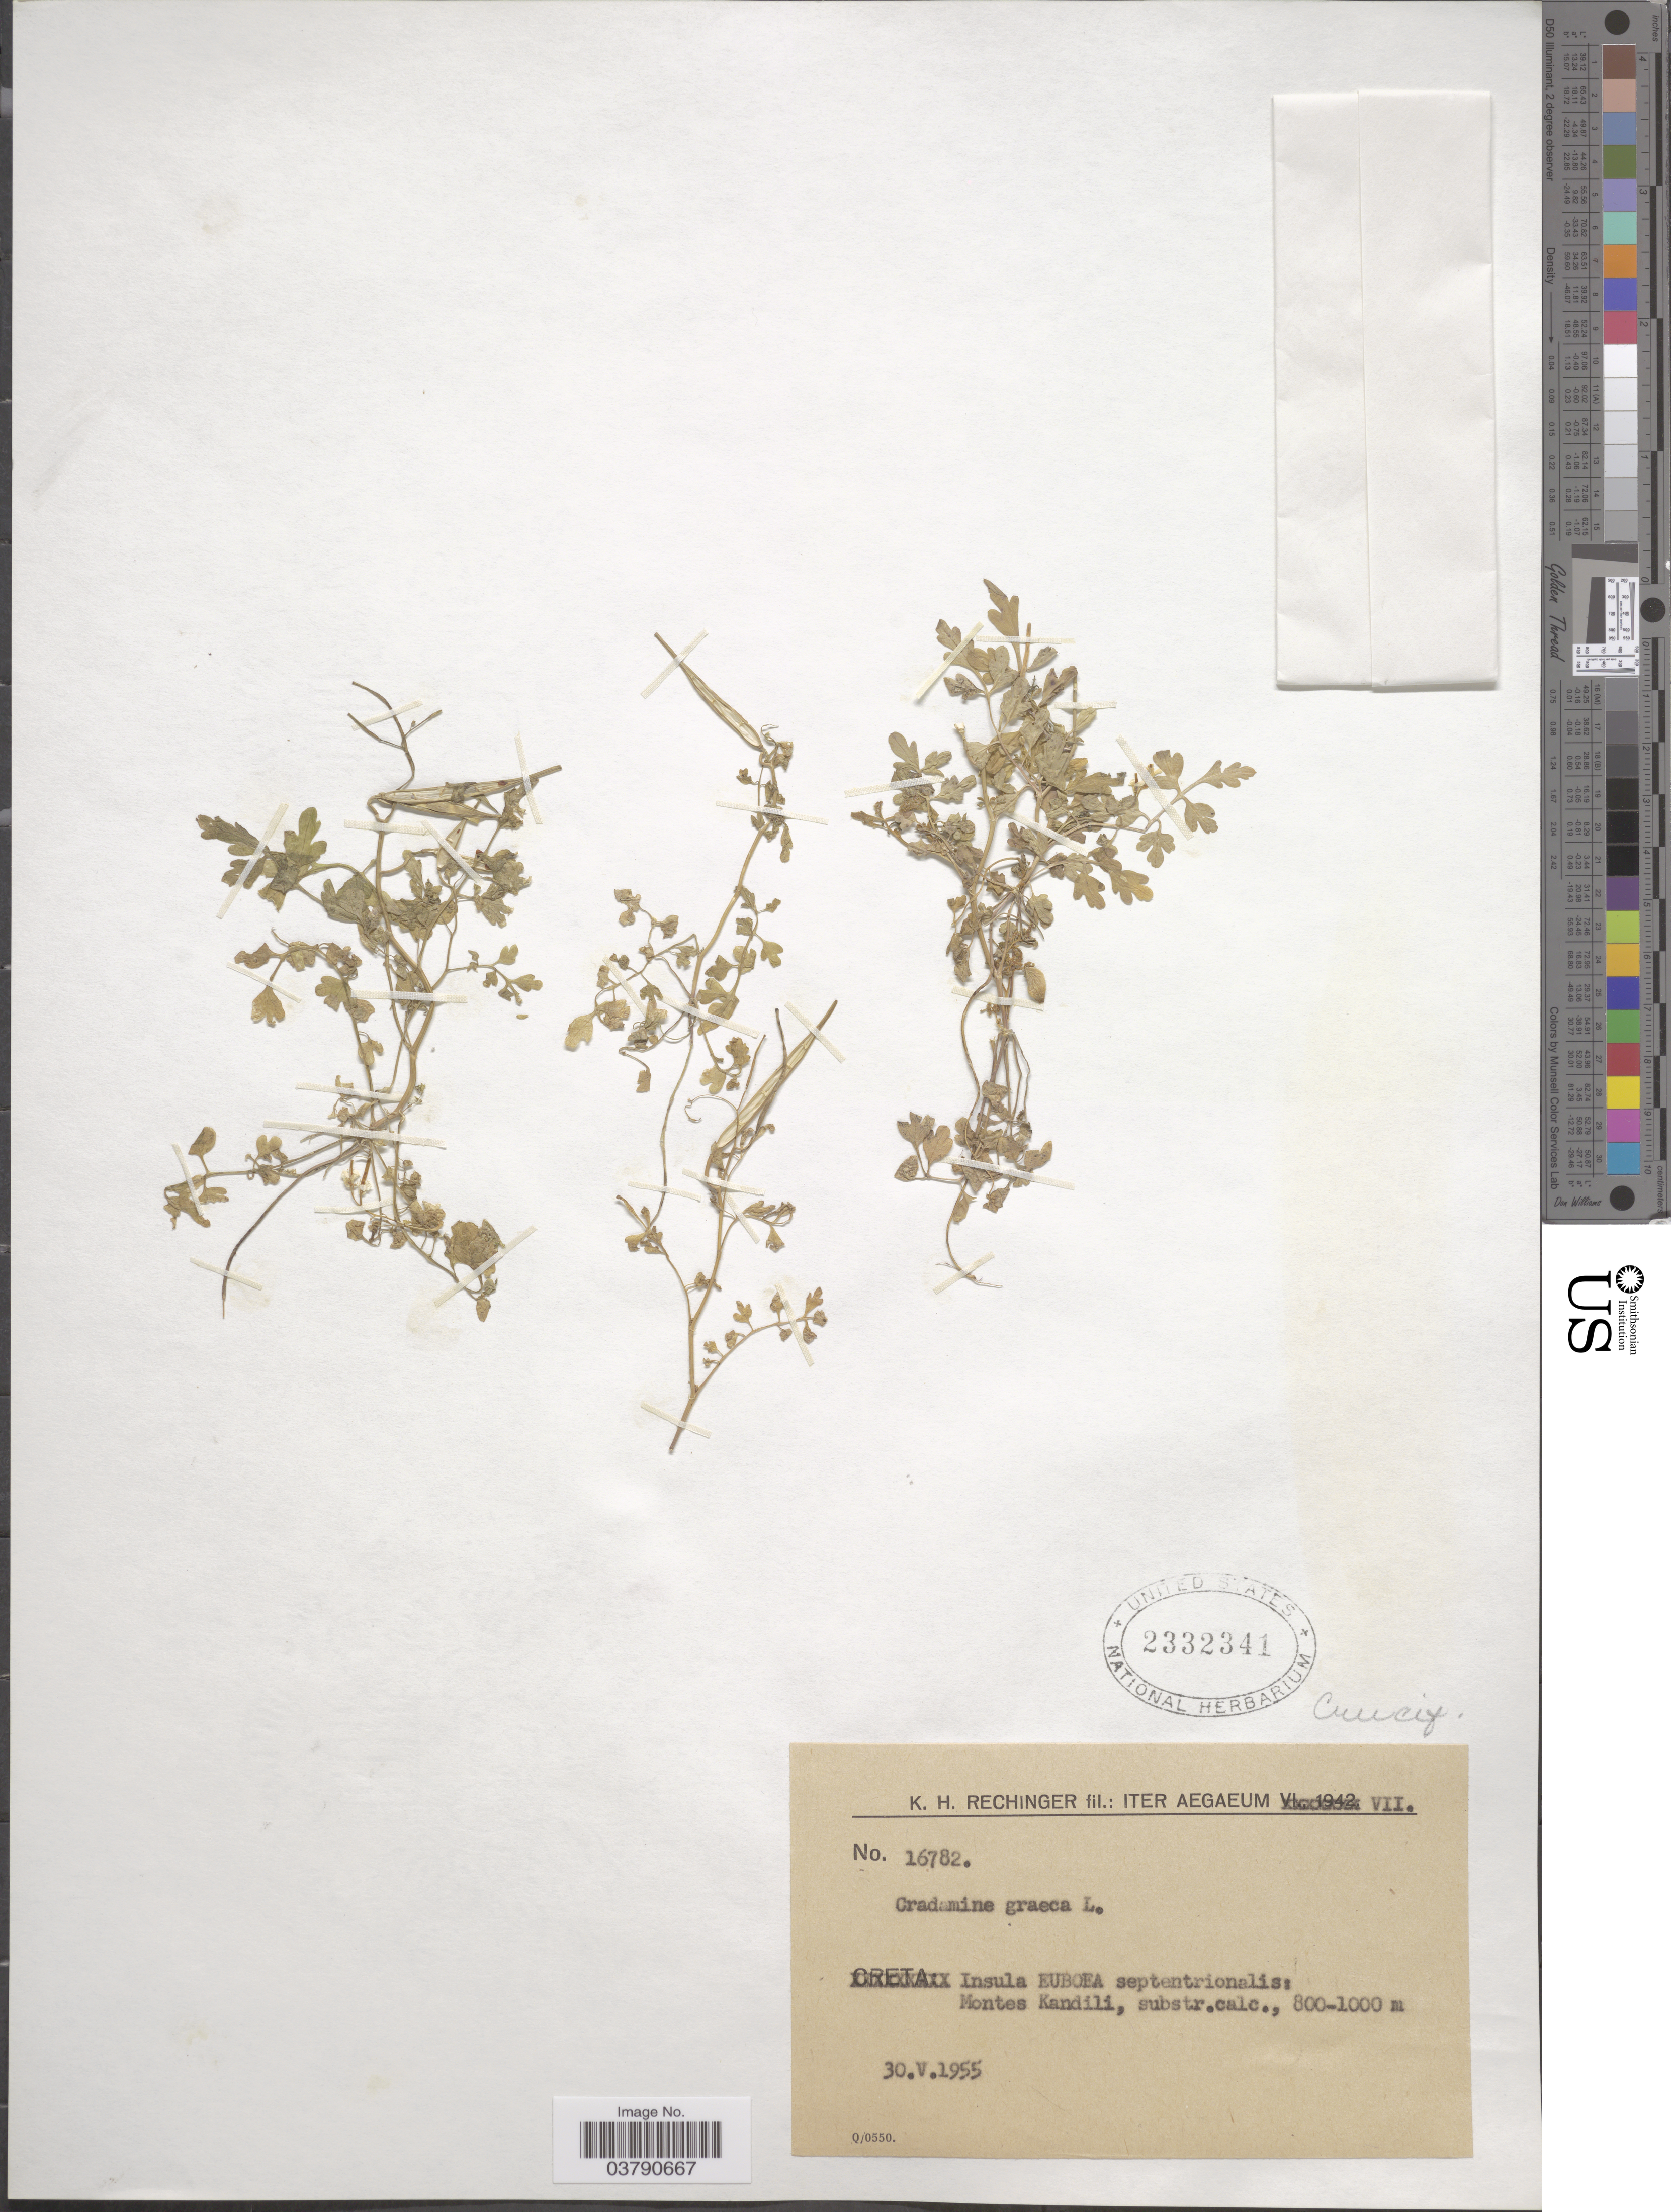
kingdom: Plantae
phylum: Tracheophyta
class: Magnoliopsida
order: Brassicales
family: Brassicaceae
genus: Cardamine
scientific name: Cardamine graeca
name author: L.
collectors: K. H. Rechinger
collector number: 16782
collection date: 1955-05-30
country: Greece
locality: Iter Aegaeum. Insula Euboea septentrionalis: Montes Kandili.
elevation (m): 800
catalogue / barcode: US 2332341